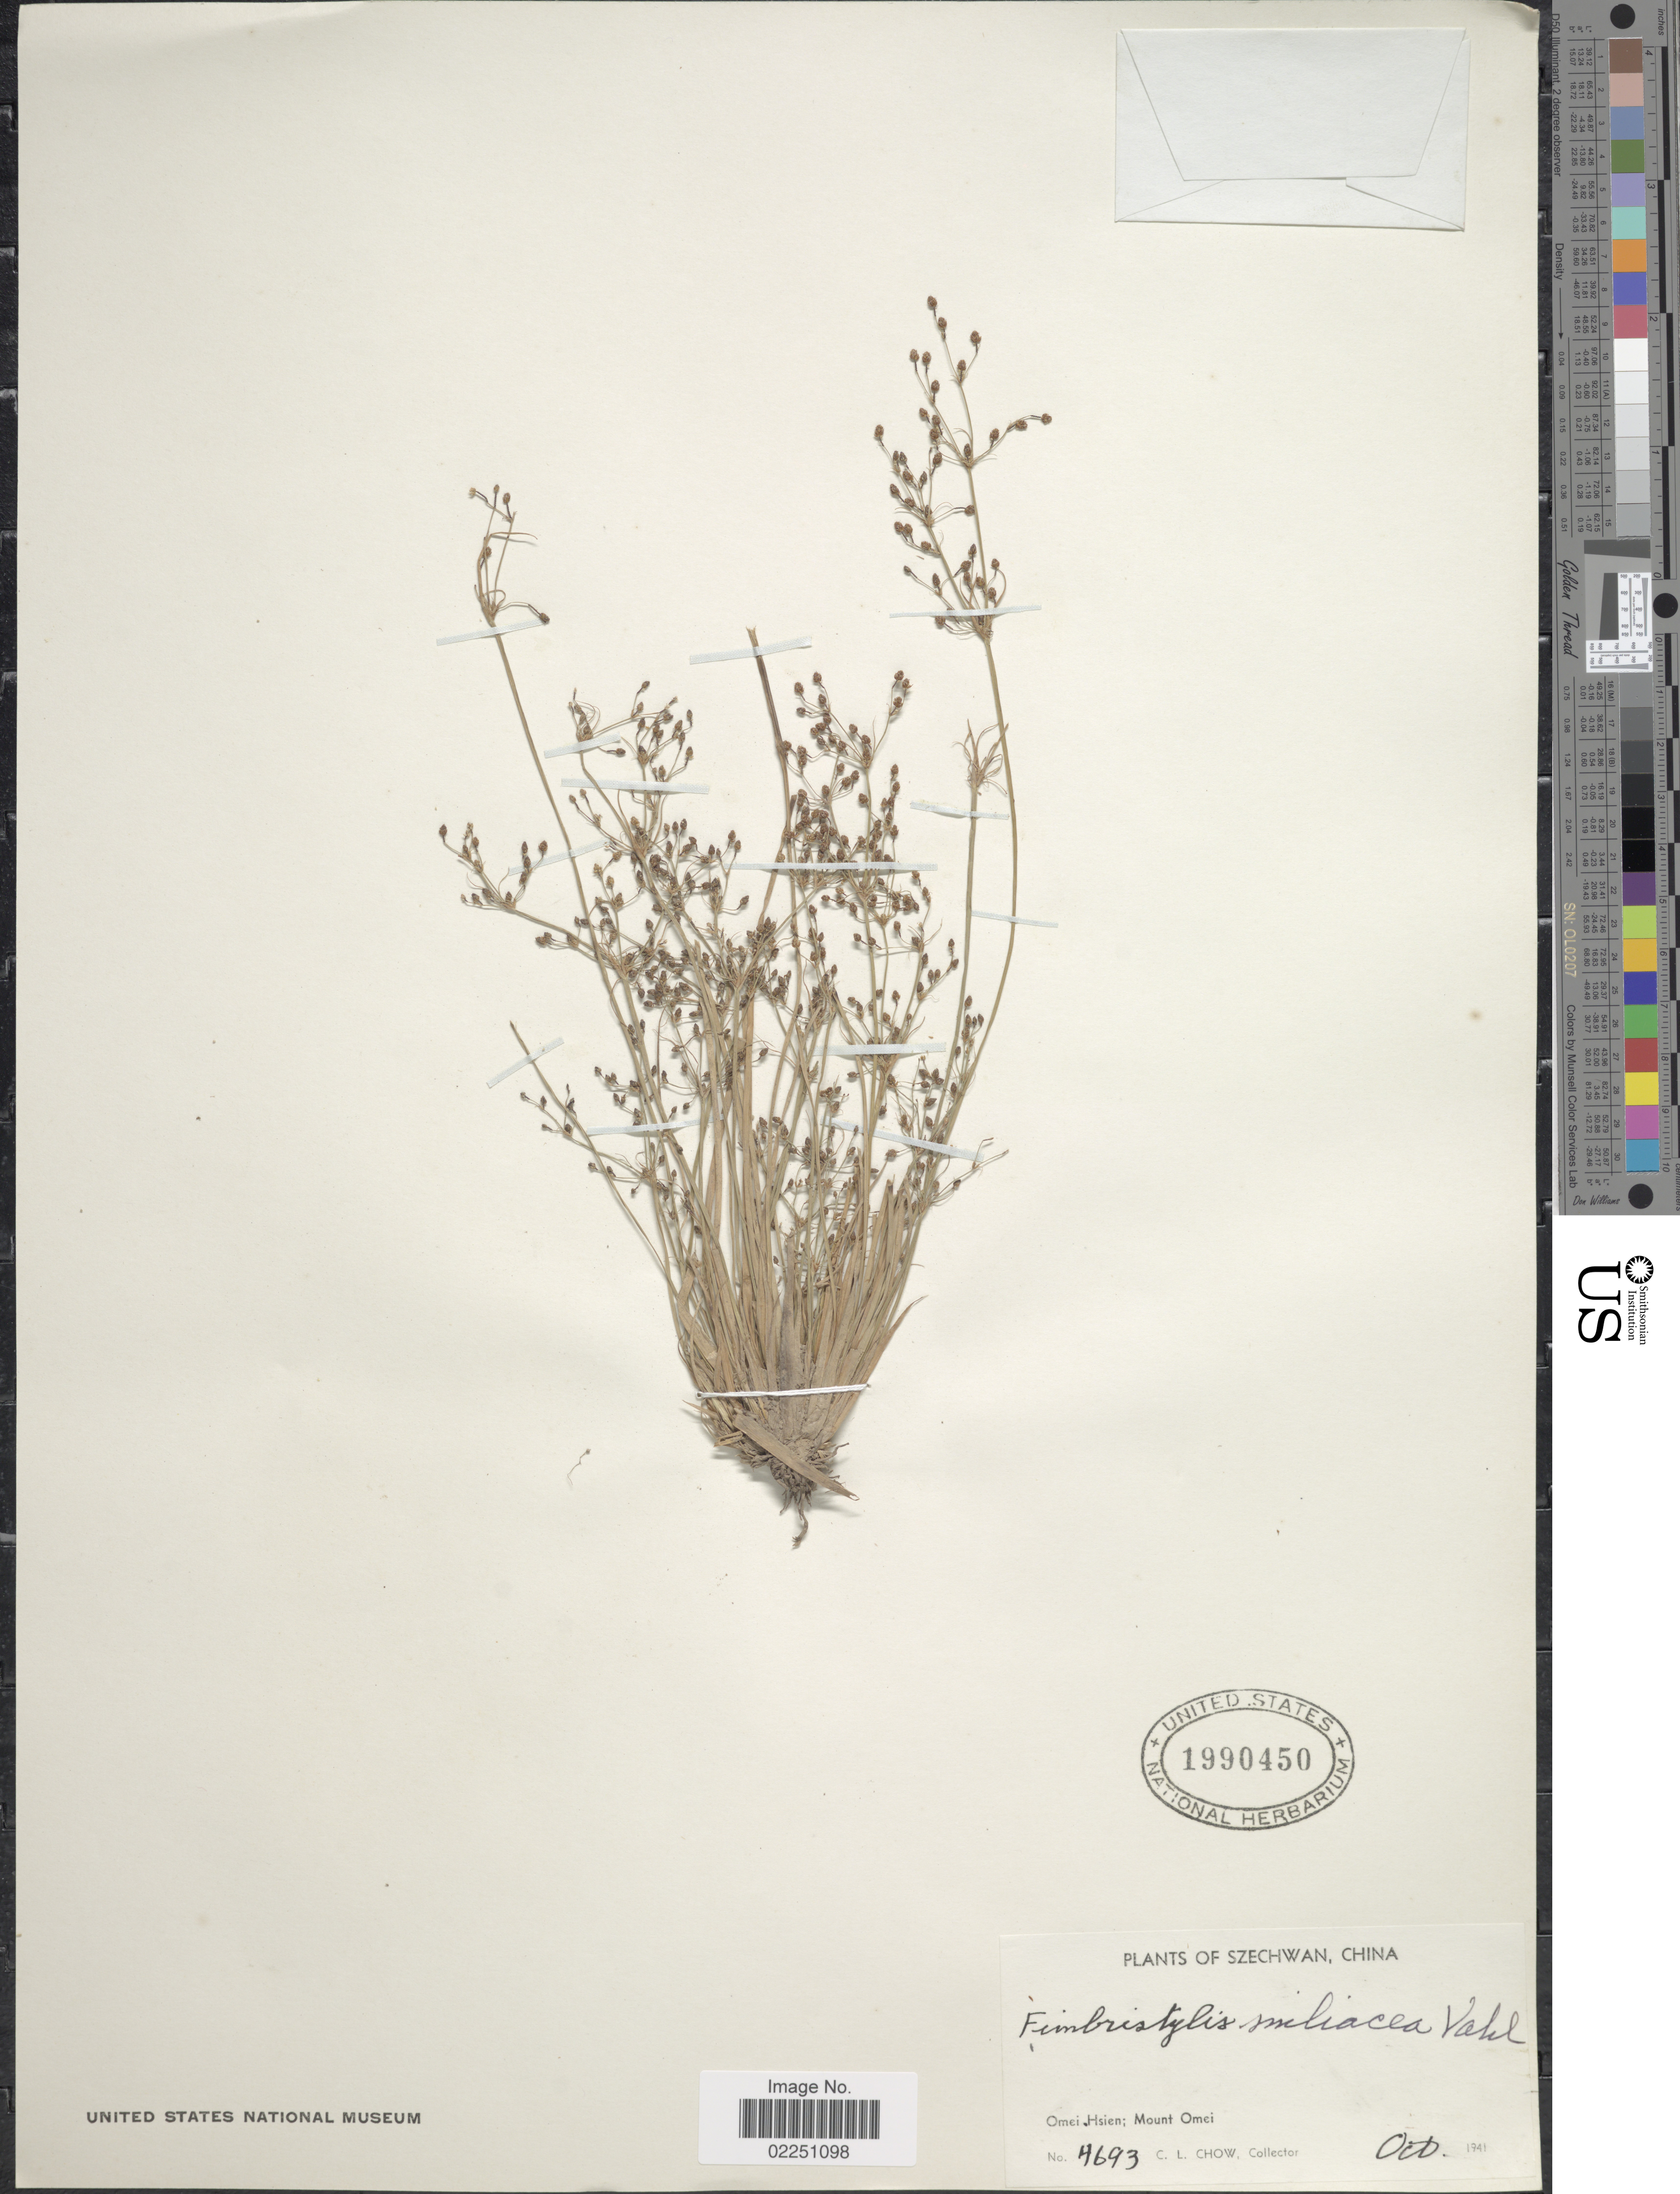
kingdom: Plantae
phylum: Tracheophyta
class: Liliopsida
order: Poales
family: Cyperaceae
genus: Fimbristylis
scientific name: Fimbristylis littoralis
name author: Gaudich.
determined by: Strong, M. T., (US), Smithsonian Institution - National Museum of Natural History (UNITED STATES)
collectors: C. Ichow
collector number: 4693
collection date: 1941-10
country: China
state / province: Sichuan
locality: Szechwan. Omei Hsien; Mount Omei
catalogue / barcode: US 1990450